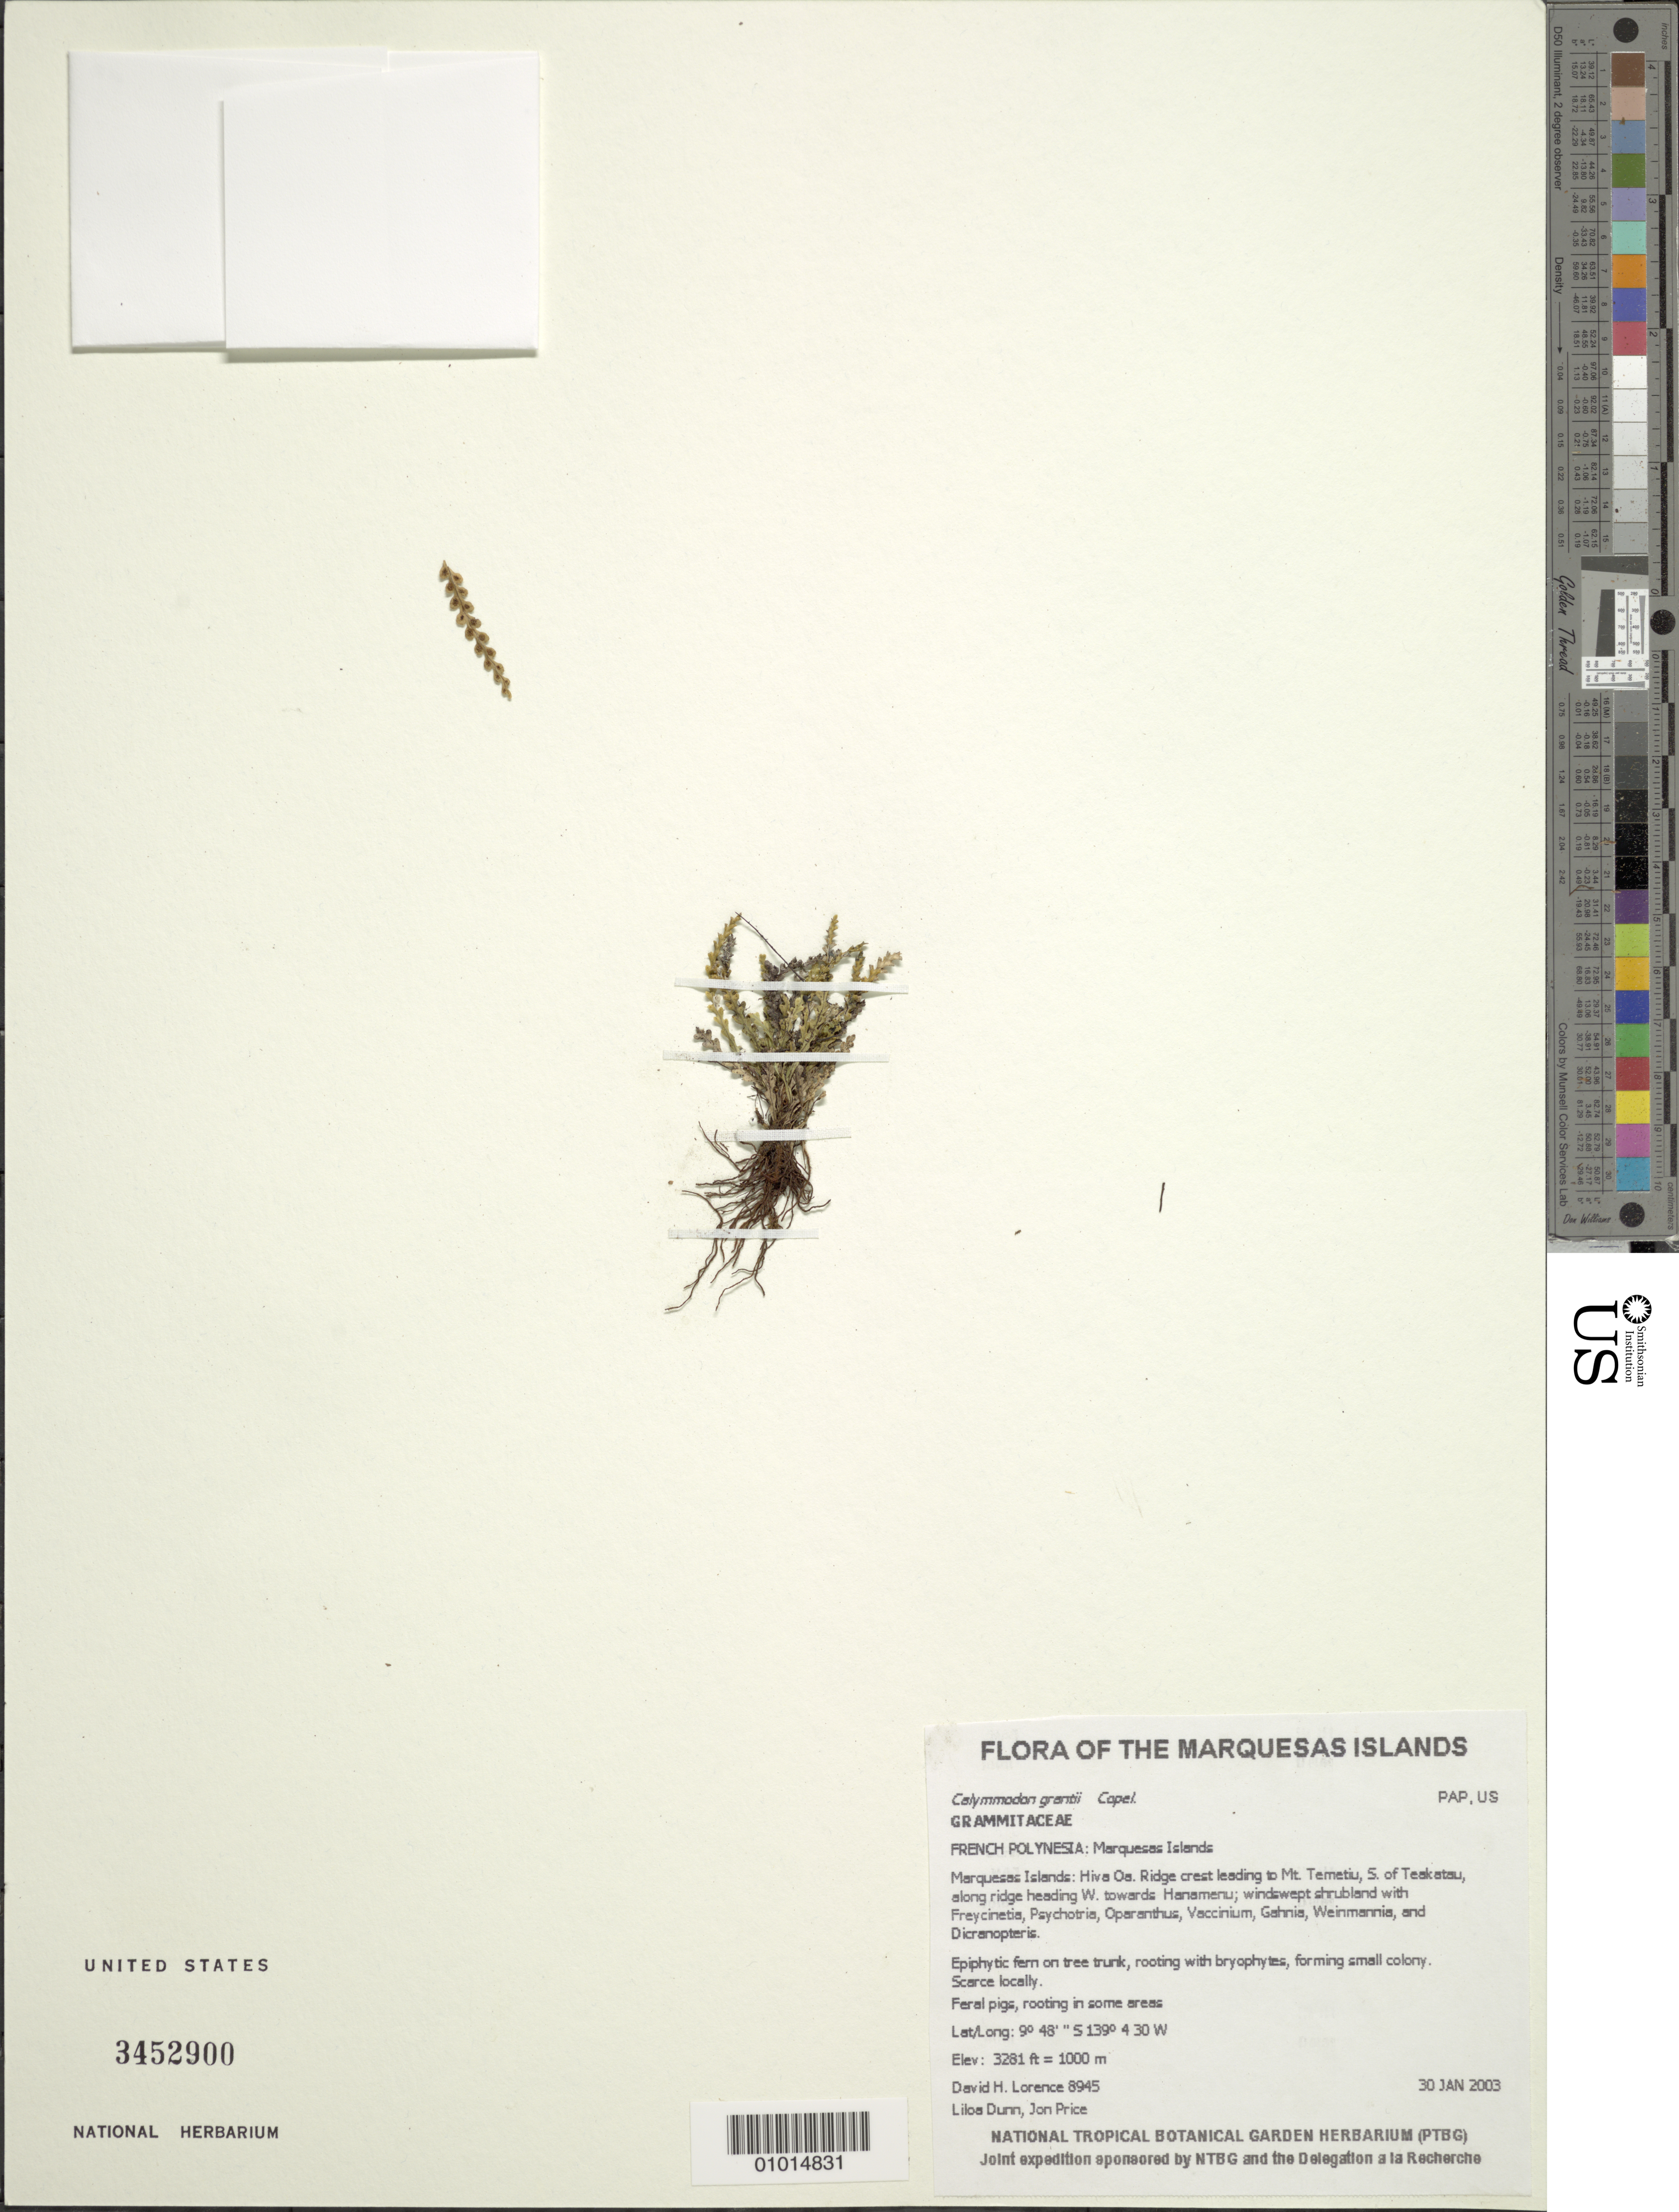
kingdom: Plantae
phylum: Tracheophyta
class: Polypodiopsida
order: Polypodiales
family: Polypodiaceae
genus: Calymmodon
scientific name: Calymmodon grantii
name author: Copel.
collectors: D. Lorence, L. Dunn & J. Price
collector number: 8945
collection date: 2003-01-30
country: French Polynesia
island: Hiva Oa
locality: Ridge crest leading to Mt. Temetiu, S. of Teakatau, along ridge heading W. towards Hanamenu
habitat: Windswept shrubland; scarce locally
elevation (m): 1000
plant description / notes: Feral pigs, rooting in some areas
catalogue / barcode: US 3452900